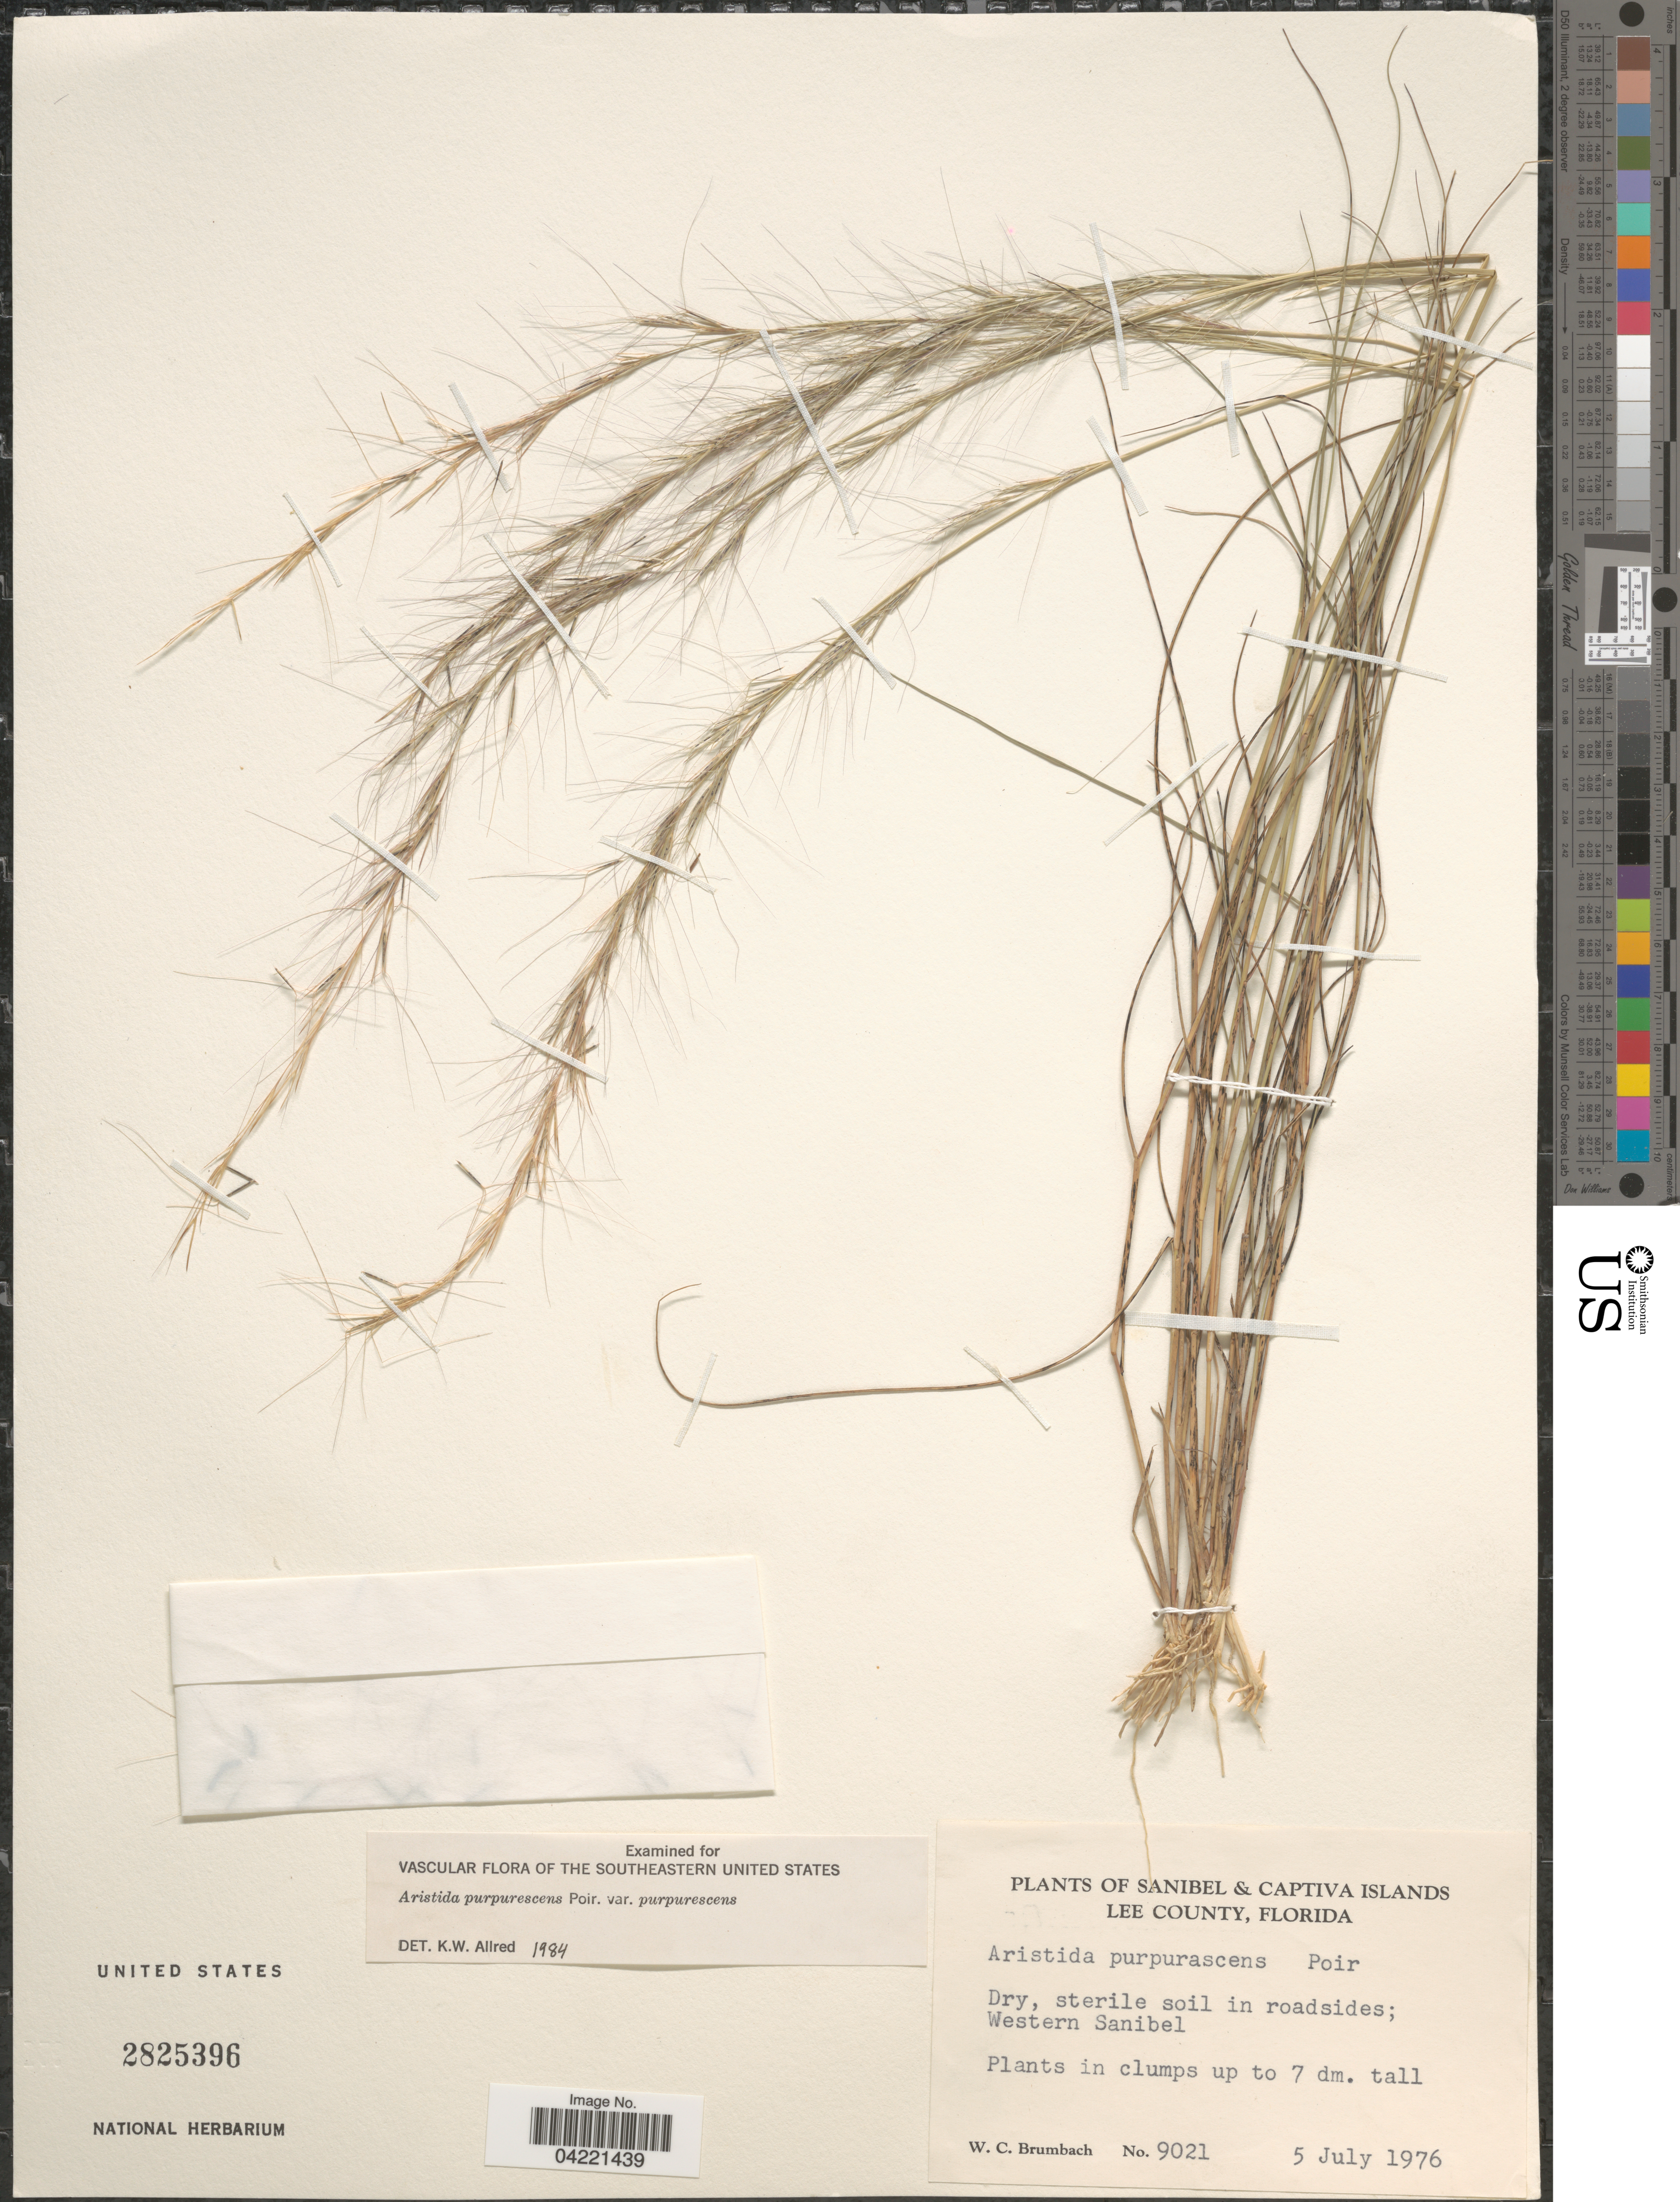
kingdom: Plantae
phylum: Tracheophyta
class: Liliopsida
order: Poales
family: Poaceae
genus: Aristida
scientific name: Aristida purpurascens var. purpurescens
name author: Poir.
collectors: W. C. Brumbach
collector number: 9021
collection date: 1976-07-05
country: United States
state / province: Florida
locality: Sanibel & Captiva Islands. Lee County. Dry, sterile soil in roadsides; Western Sanibel.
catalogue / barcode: US 2825396